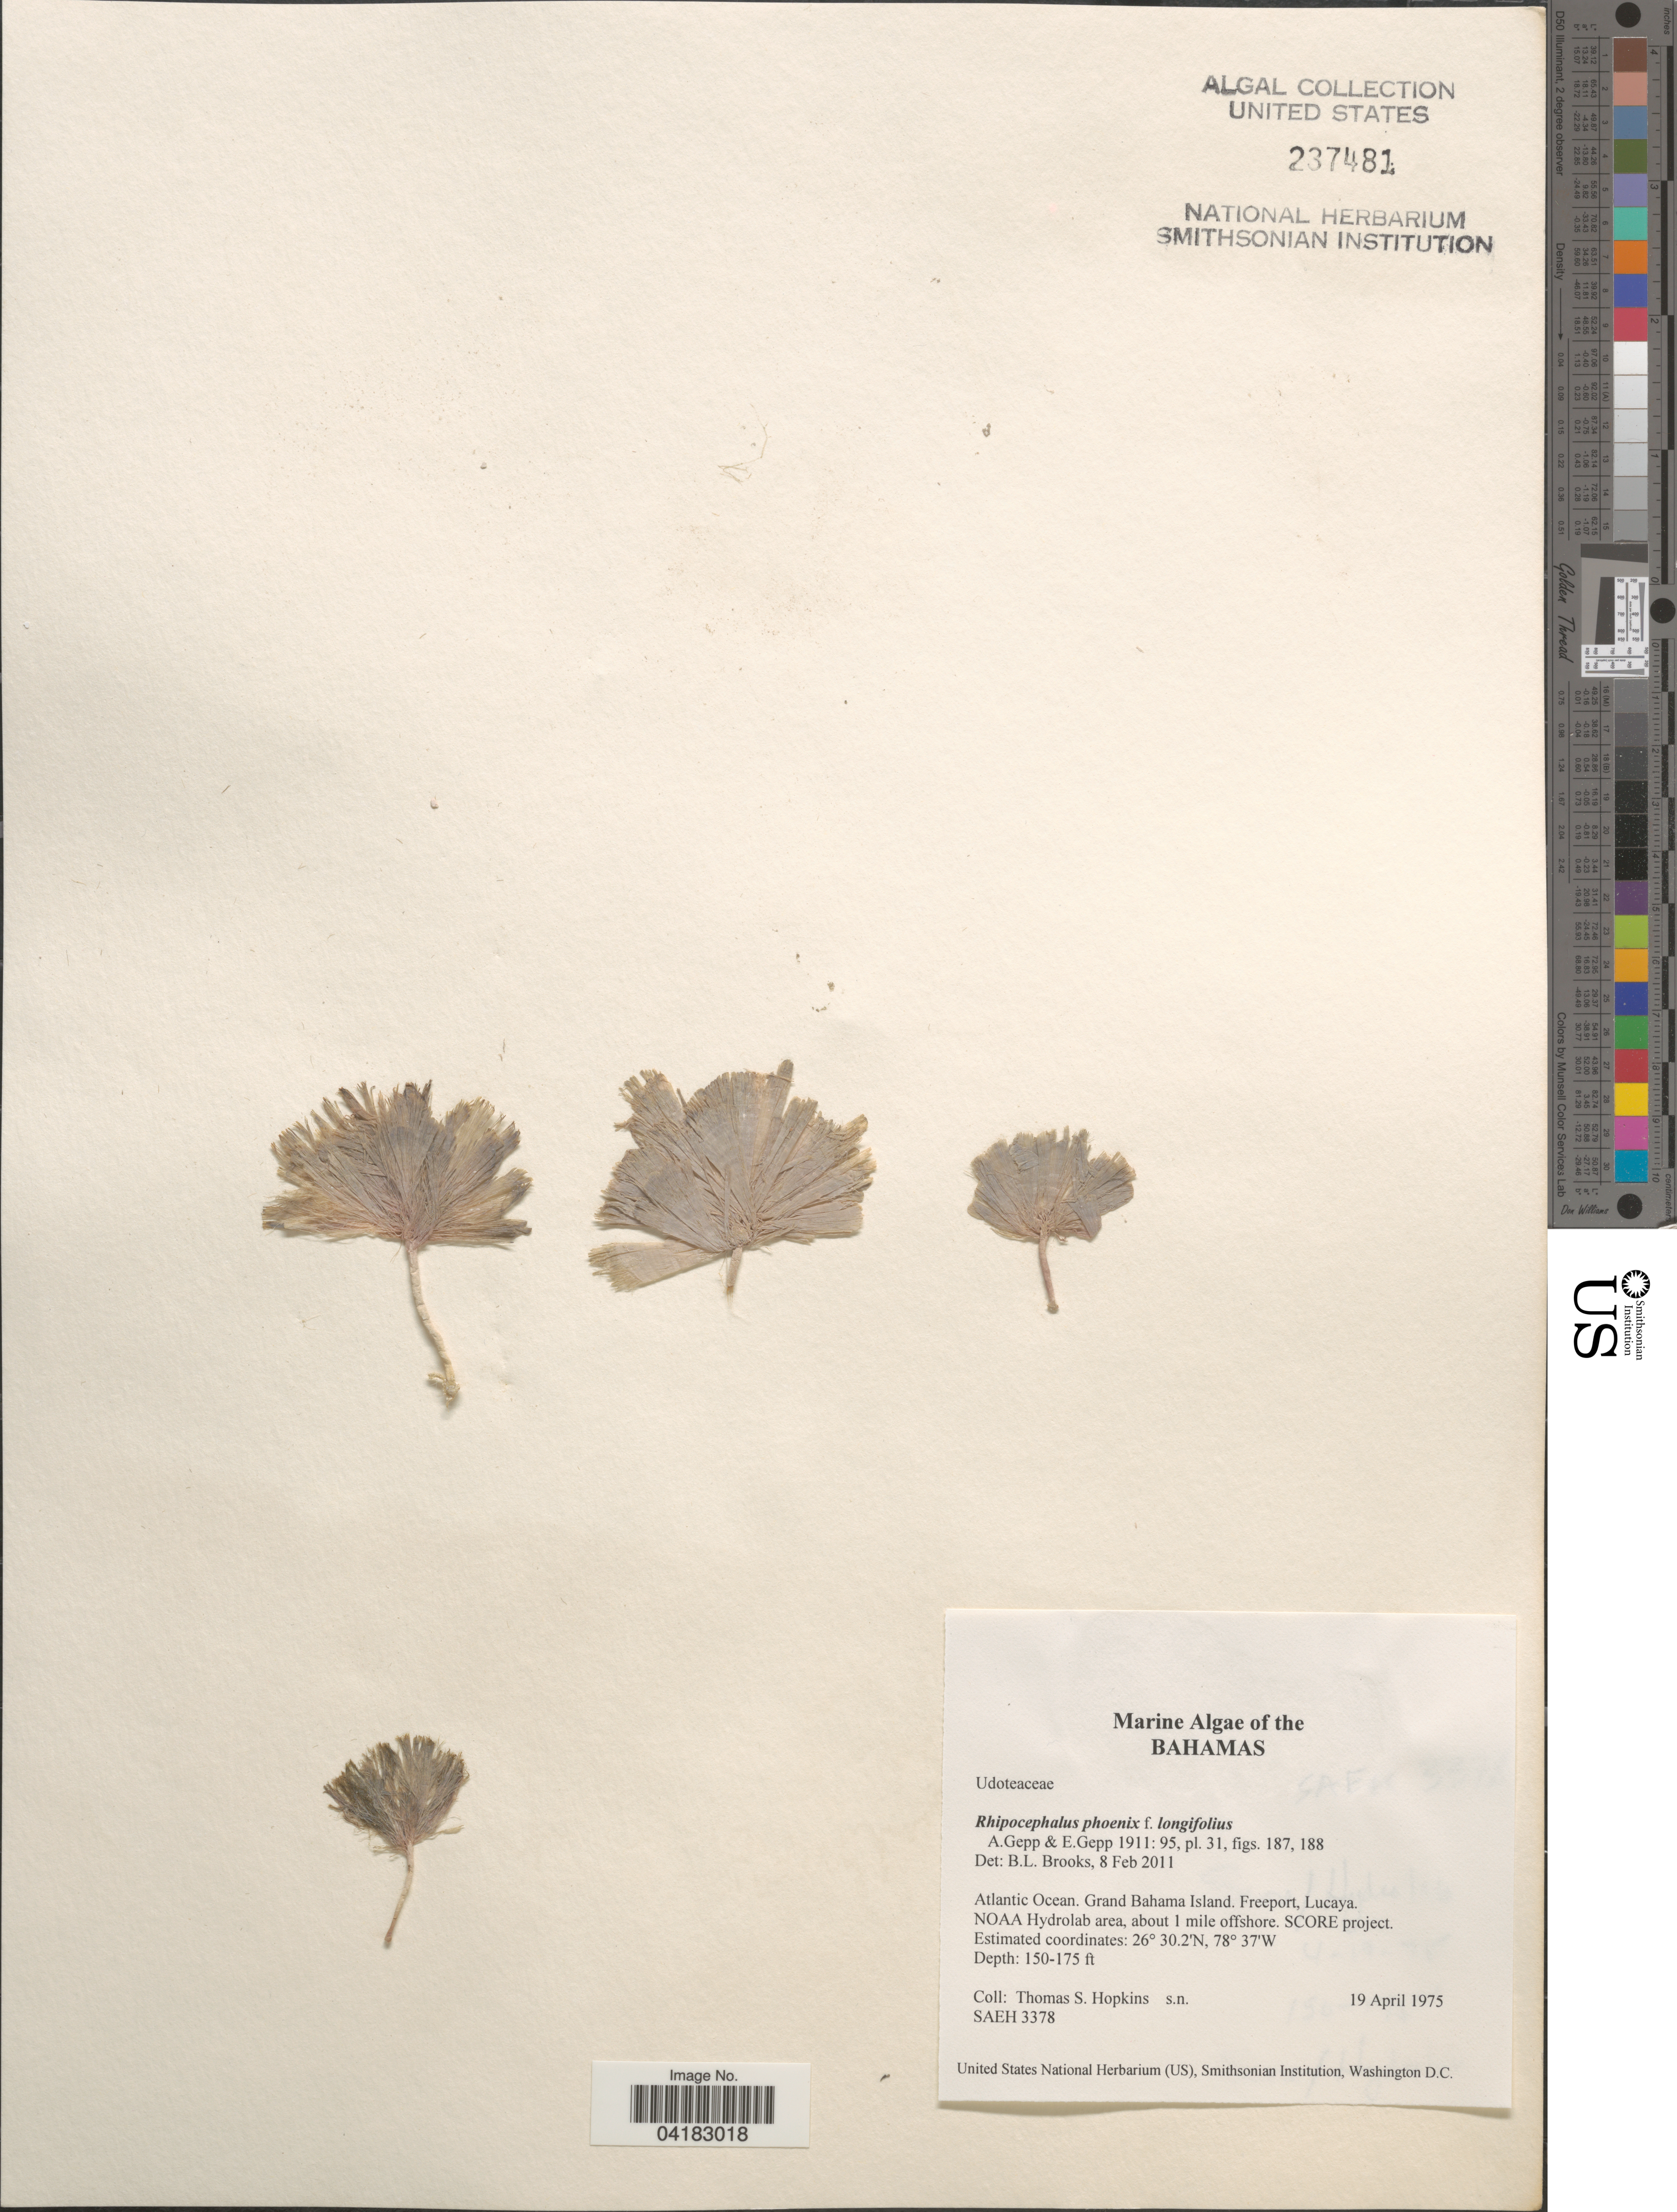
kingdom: Plantae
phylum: Chlorophyta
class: Ulvophyceae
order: Bryopsidales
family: Udoteaceae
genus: Rhipocephalus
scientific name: Rhipocephalus phoenix f. longifolius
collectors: T. Hopkins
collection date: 1975-04-19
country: Bahamas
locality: Atlantic Ocean. Grand Bahama Island. Freeport, Lucaya. NOAA Hydrolab area, about 1 mile offshore. SCORE project.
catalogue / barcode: US 237481